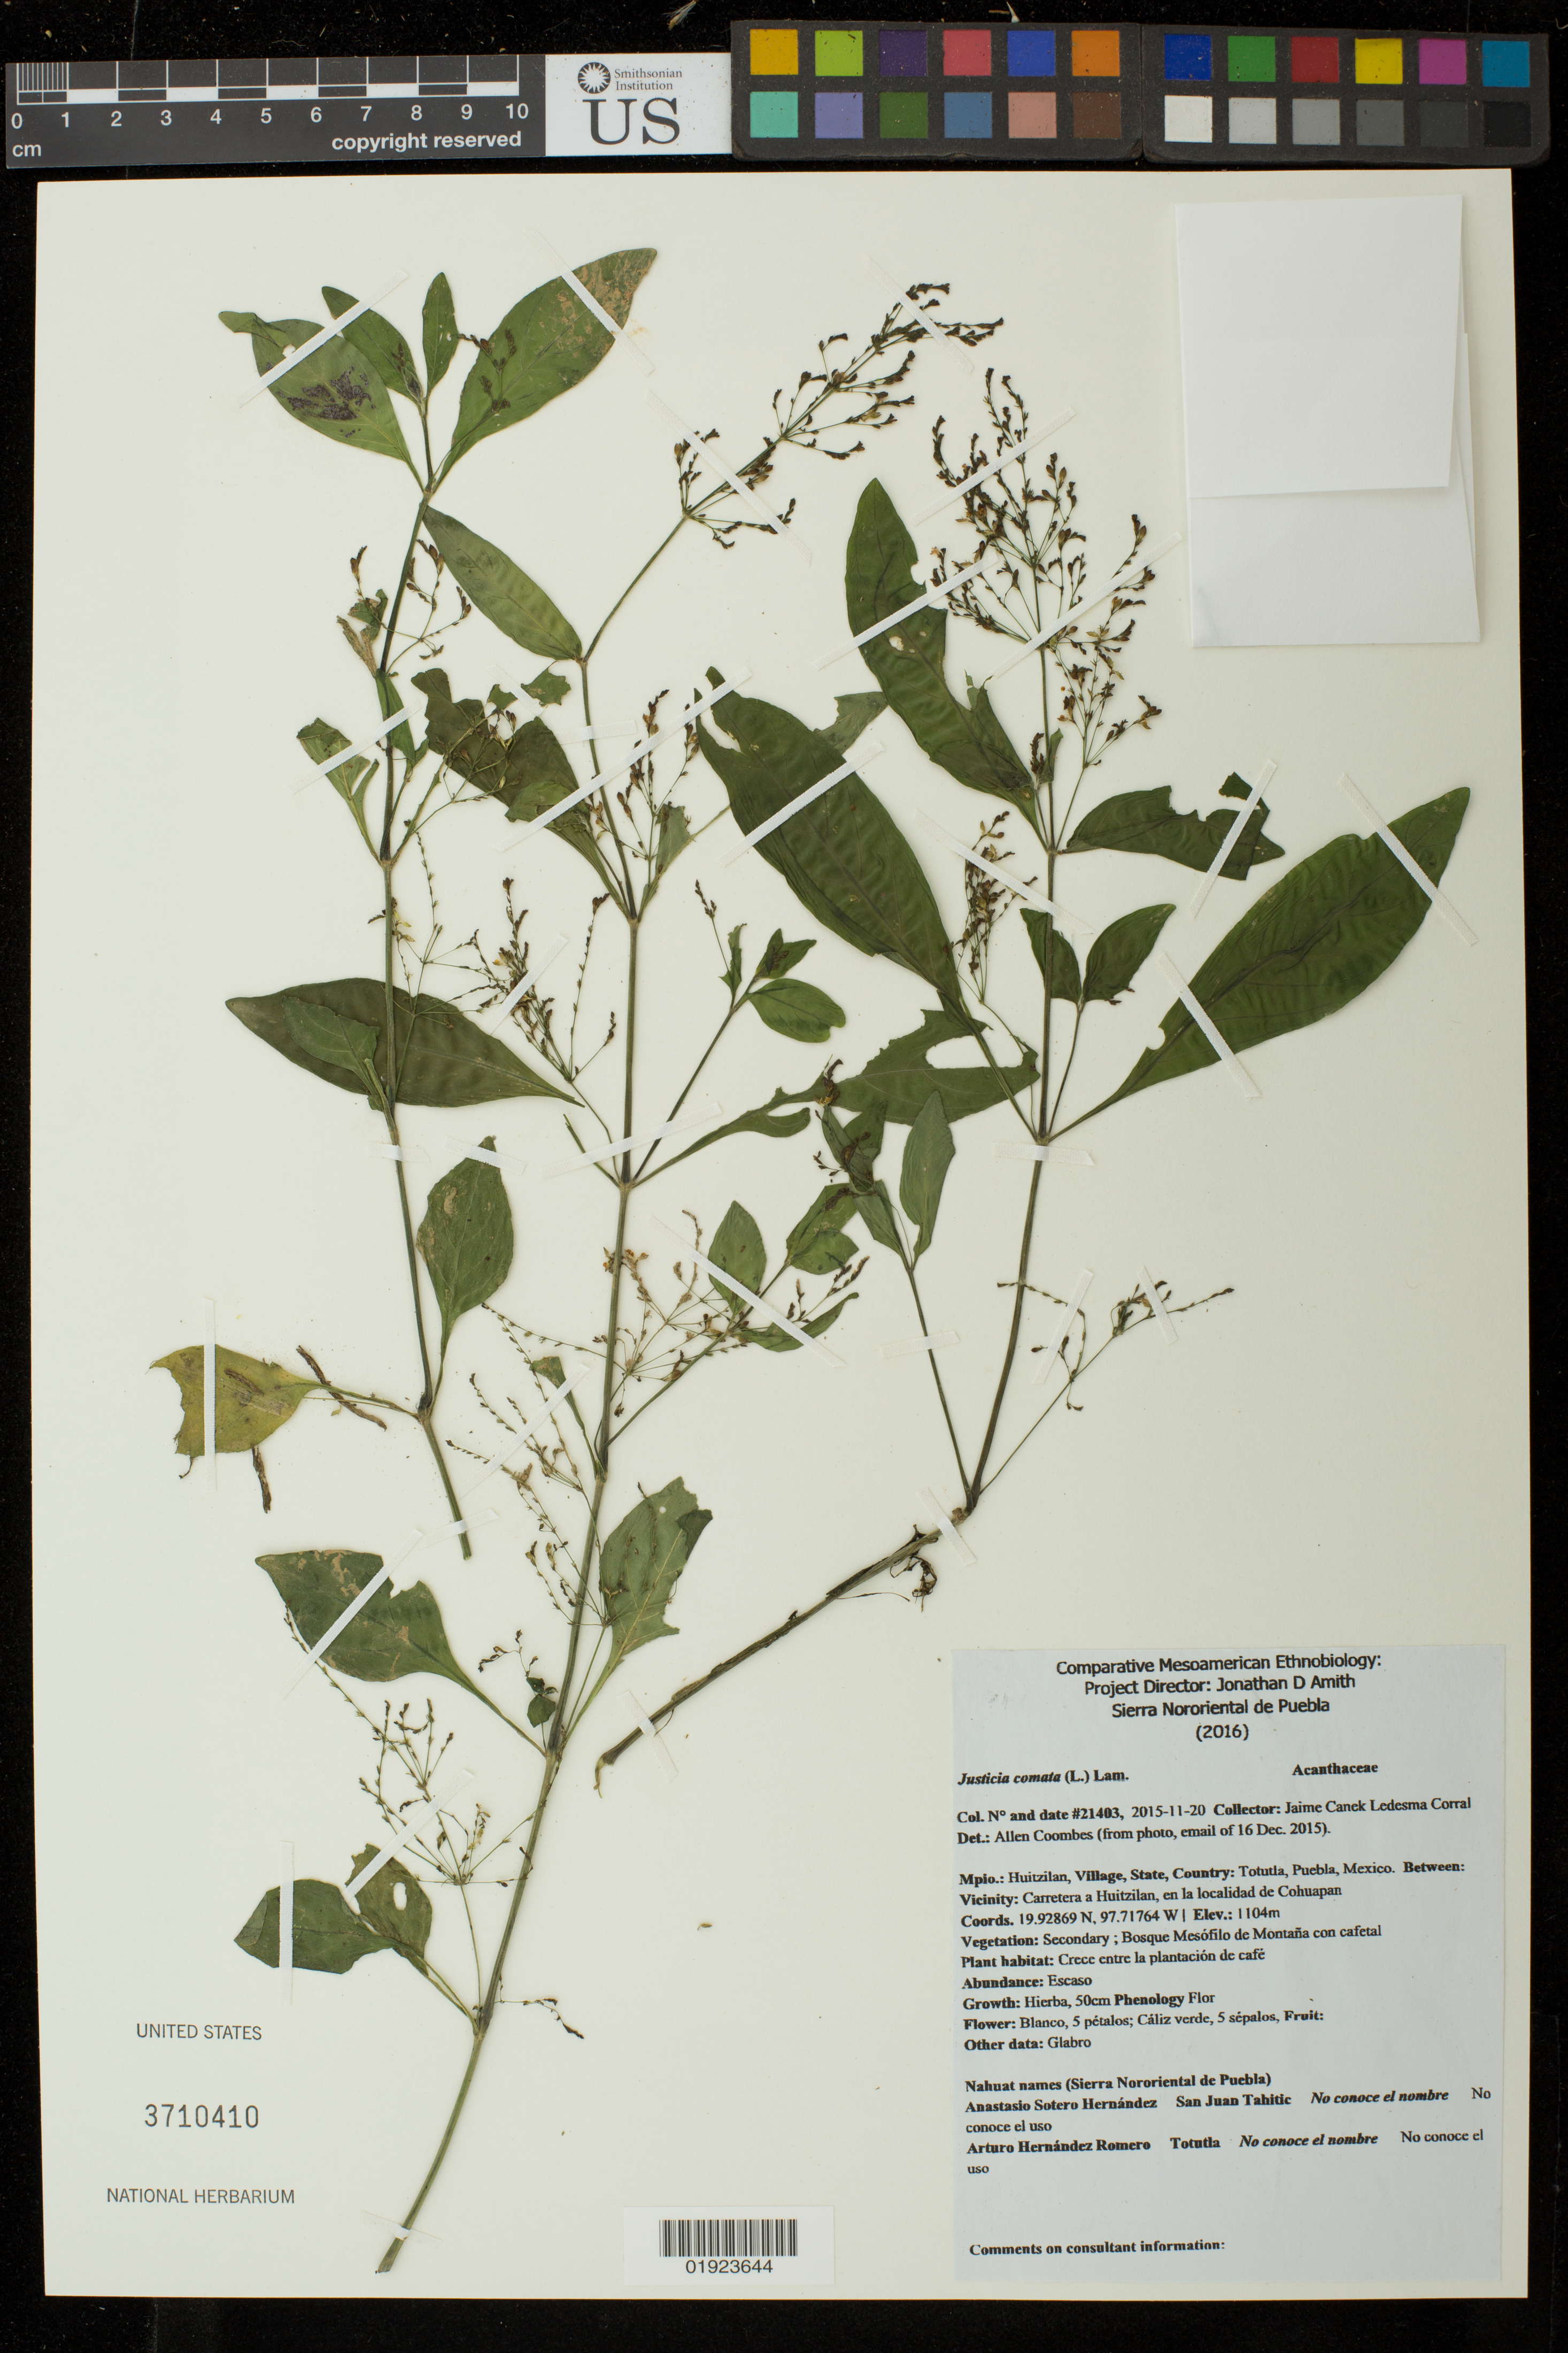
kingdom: Plantae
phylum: Tracheophyta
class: Magnoliopsida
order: Lamiales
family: Acanthaceae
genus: Justicia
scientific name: Justicia comata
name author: (L.) Lam.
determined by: Daniel, Thomas F.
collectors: Canek Ledesma C.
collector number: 21403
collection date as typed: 2015-11-20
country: Mexico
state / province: Puebla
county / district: Huitzilan de Serdán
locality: Totutla, Puebla, Mexico, Carretera a Huitzilan, en la localidad de Cohuapan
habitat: Secondary; bosque mesofilo de montana con cafetal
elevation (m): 1104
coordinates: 19.92869N, 97.71764W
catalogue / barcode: US 3710410